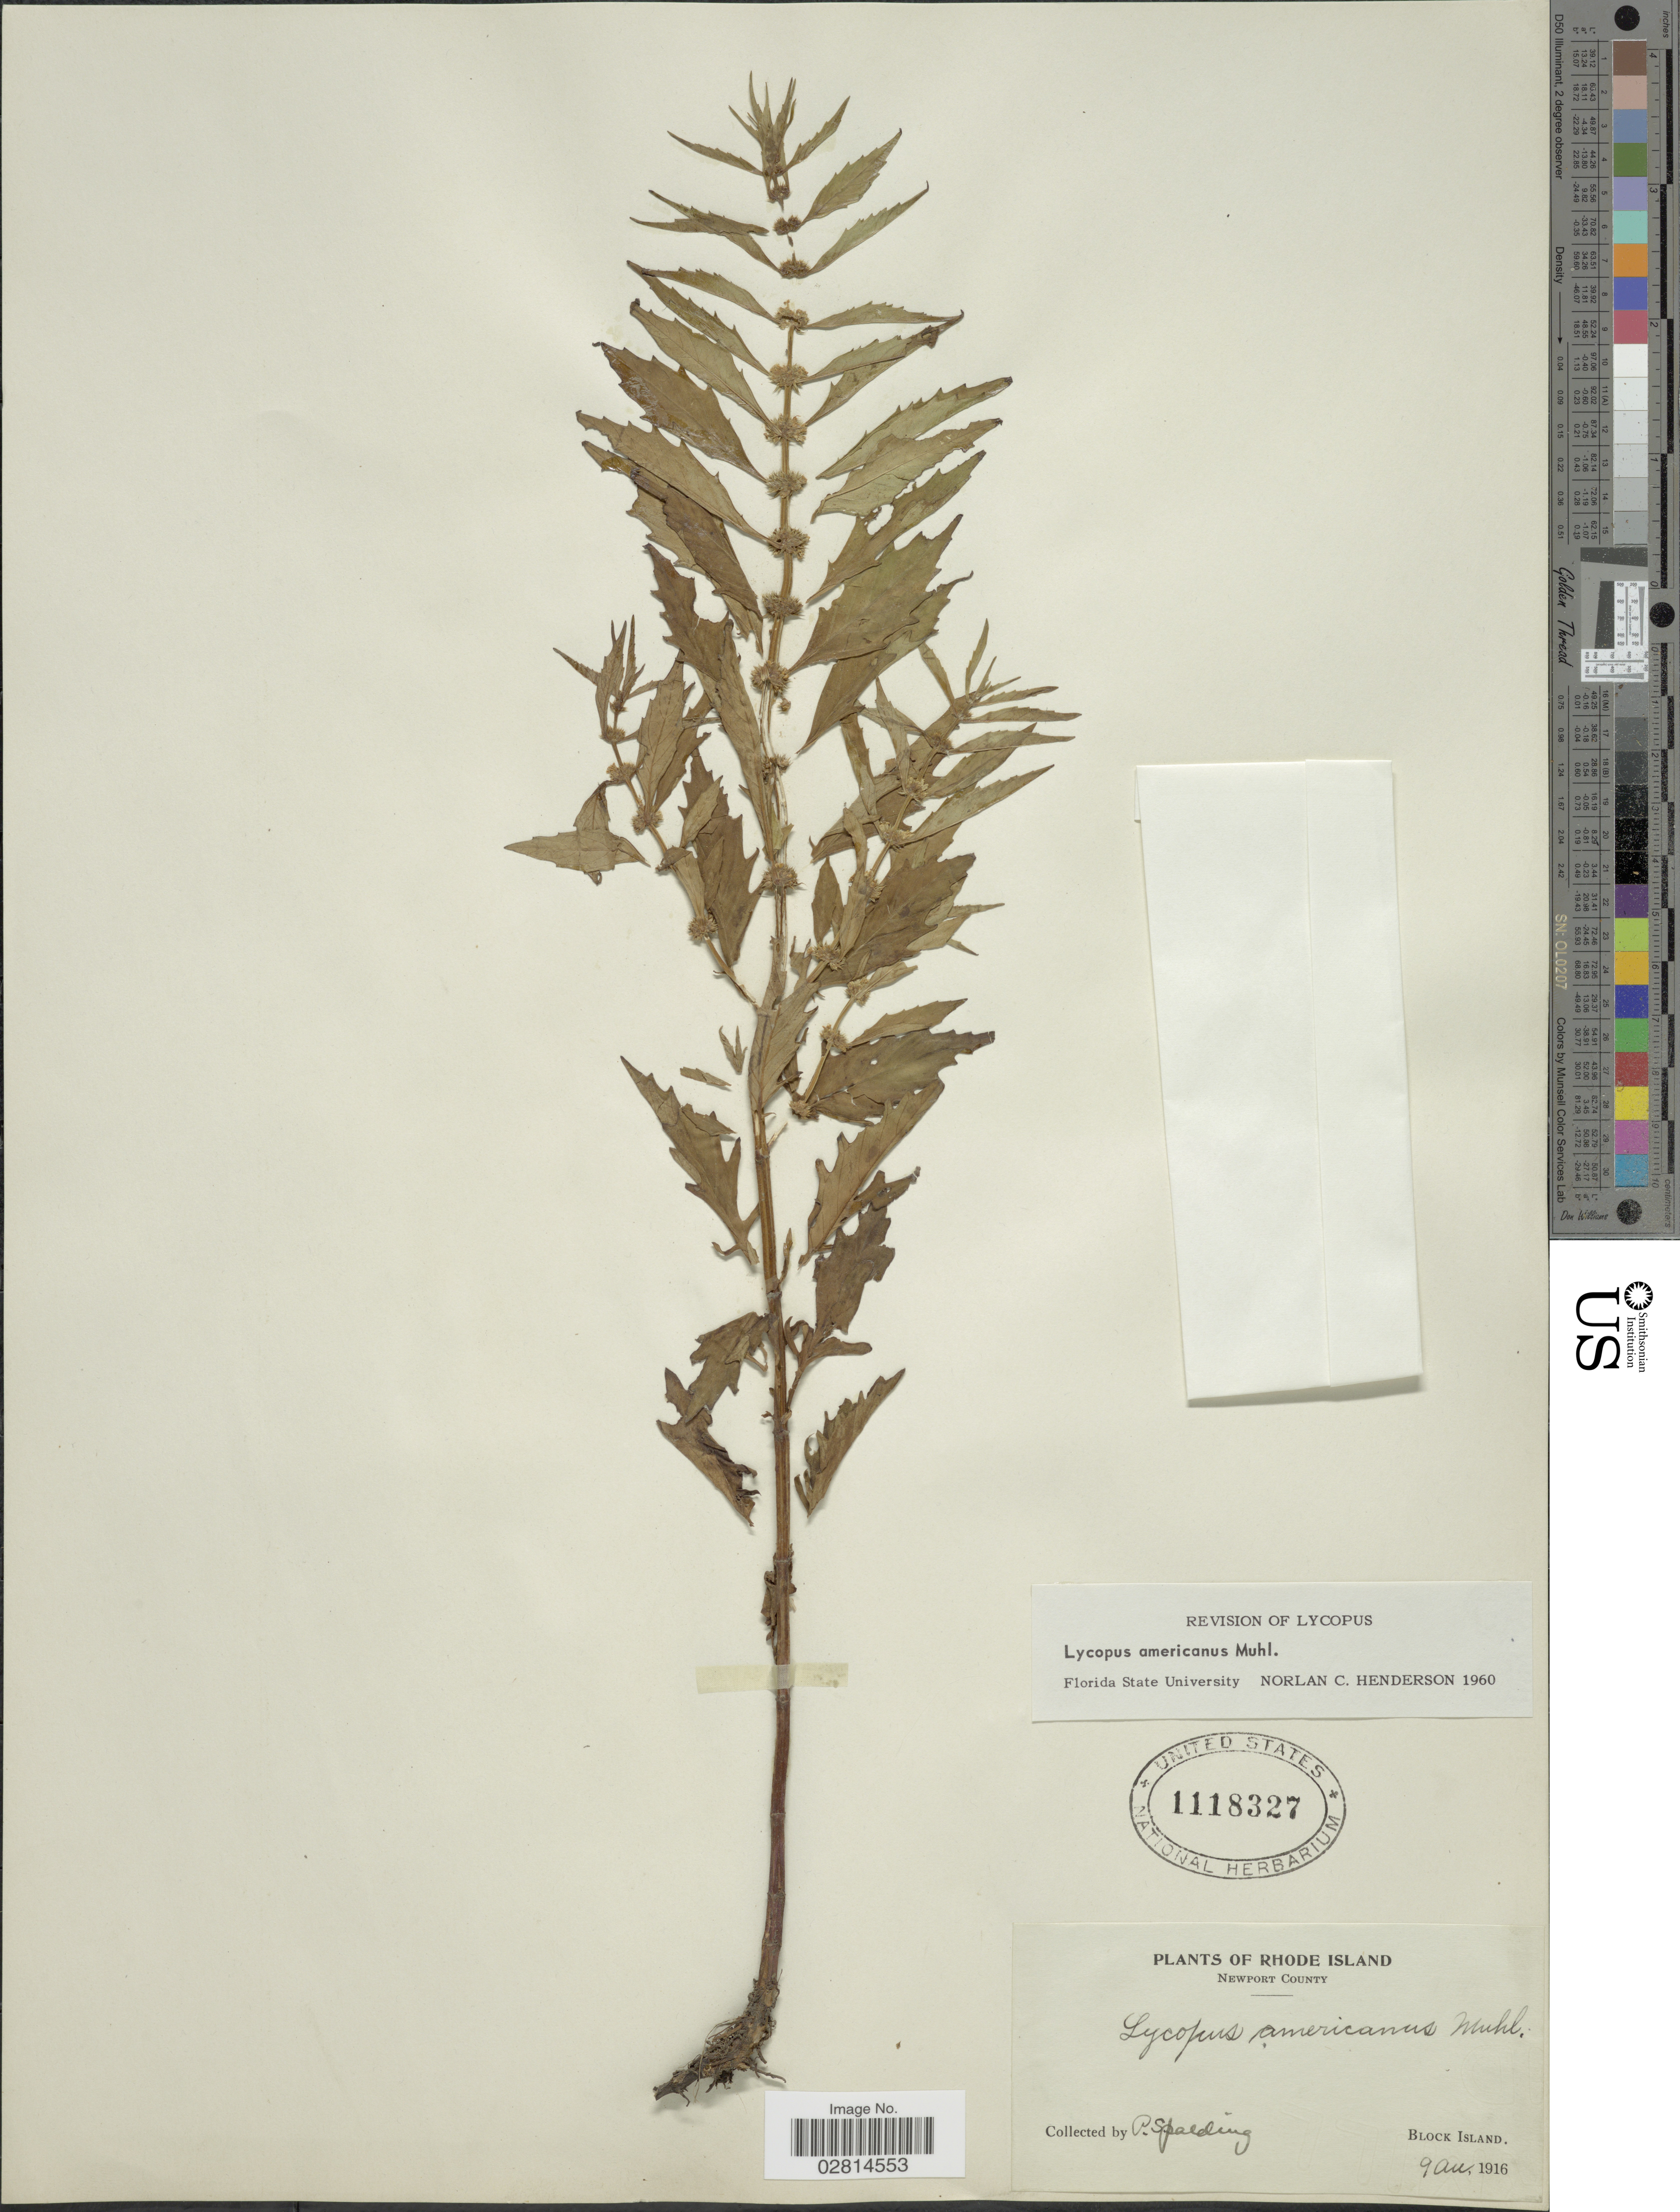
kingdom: Plantae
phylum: Tracheophyta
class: Magnoliopsida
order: Lamiales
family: Lamiaceae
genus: Lycopus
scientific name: Lycopus americanus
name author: Muhl. ex W.P.C. Barton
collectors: P. Spalding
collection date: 1916-08-09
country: United States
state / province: Rhode Island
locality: Newport County. Block Island.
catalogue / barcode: US 1118327